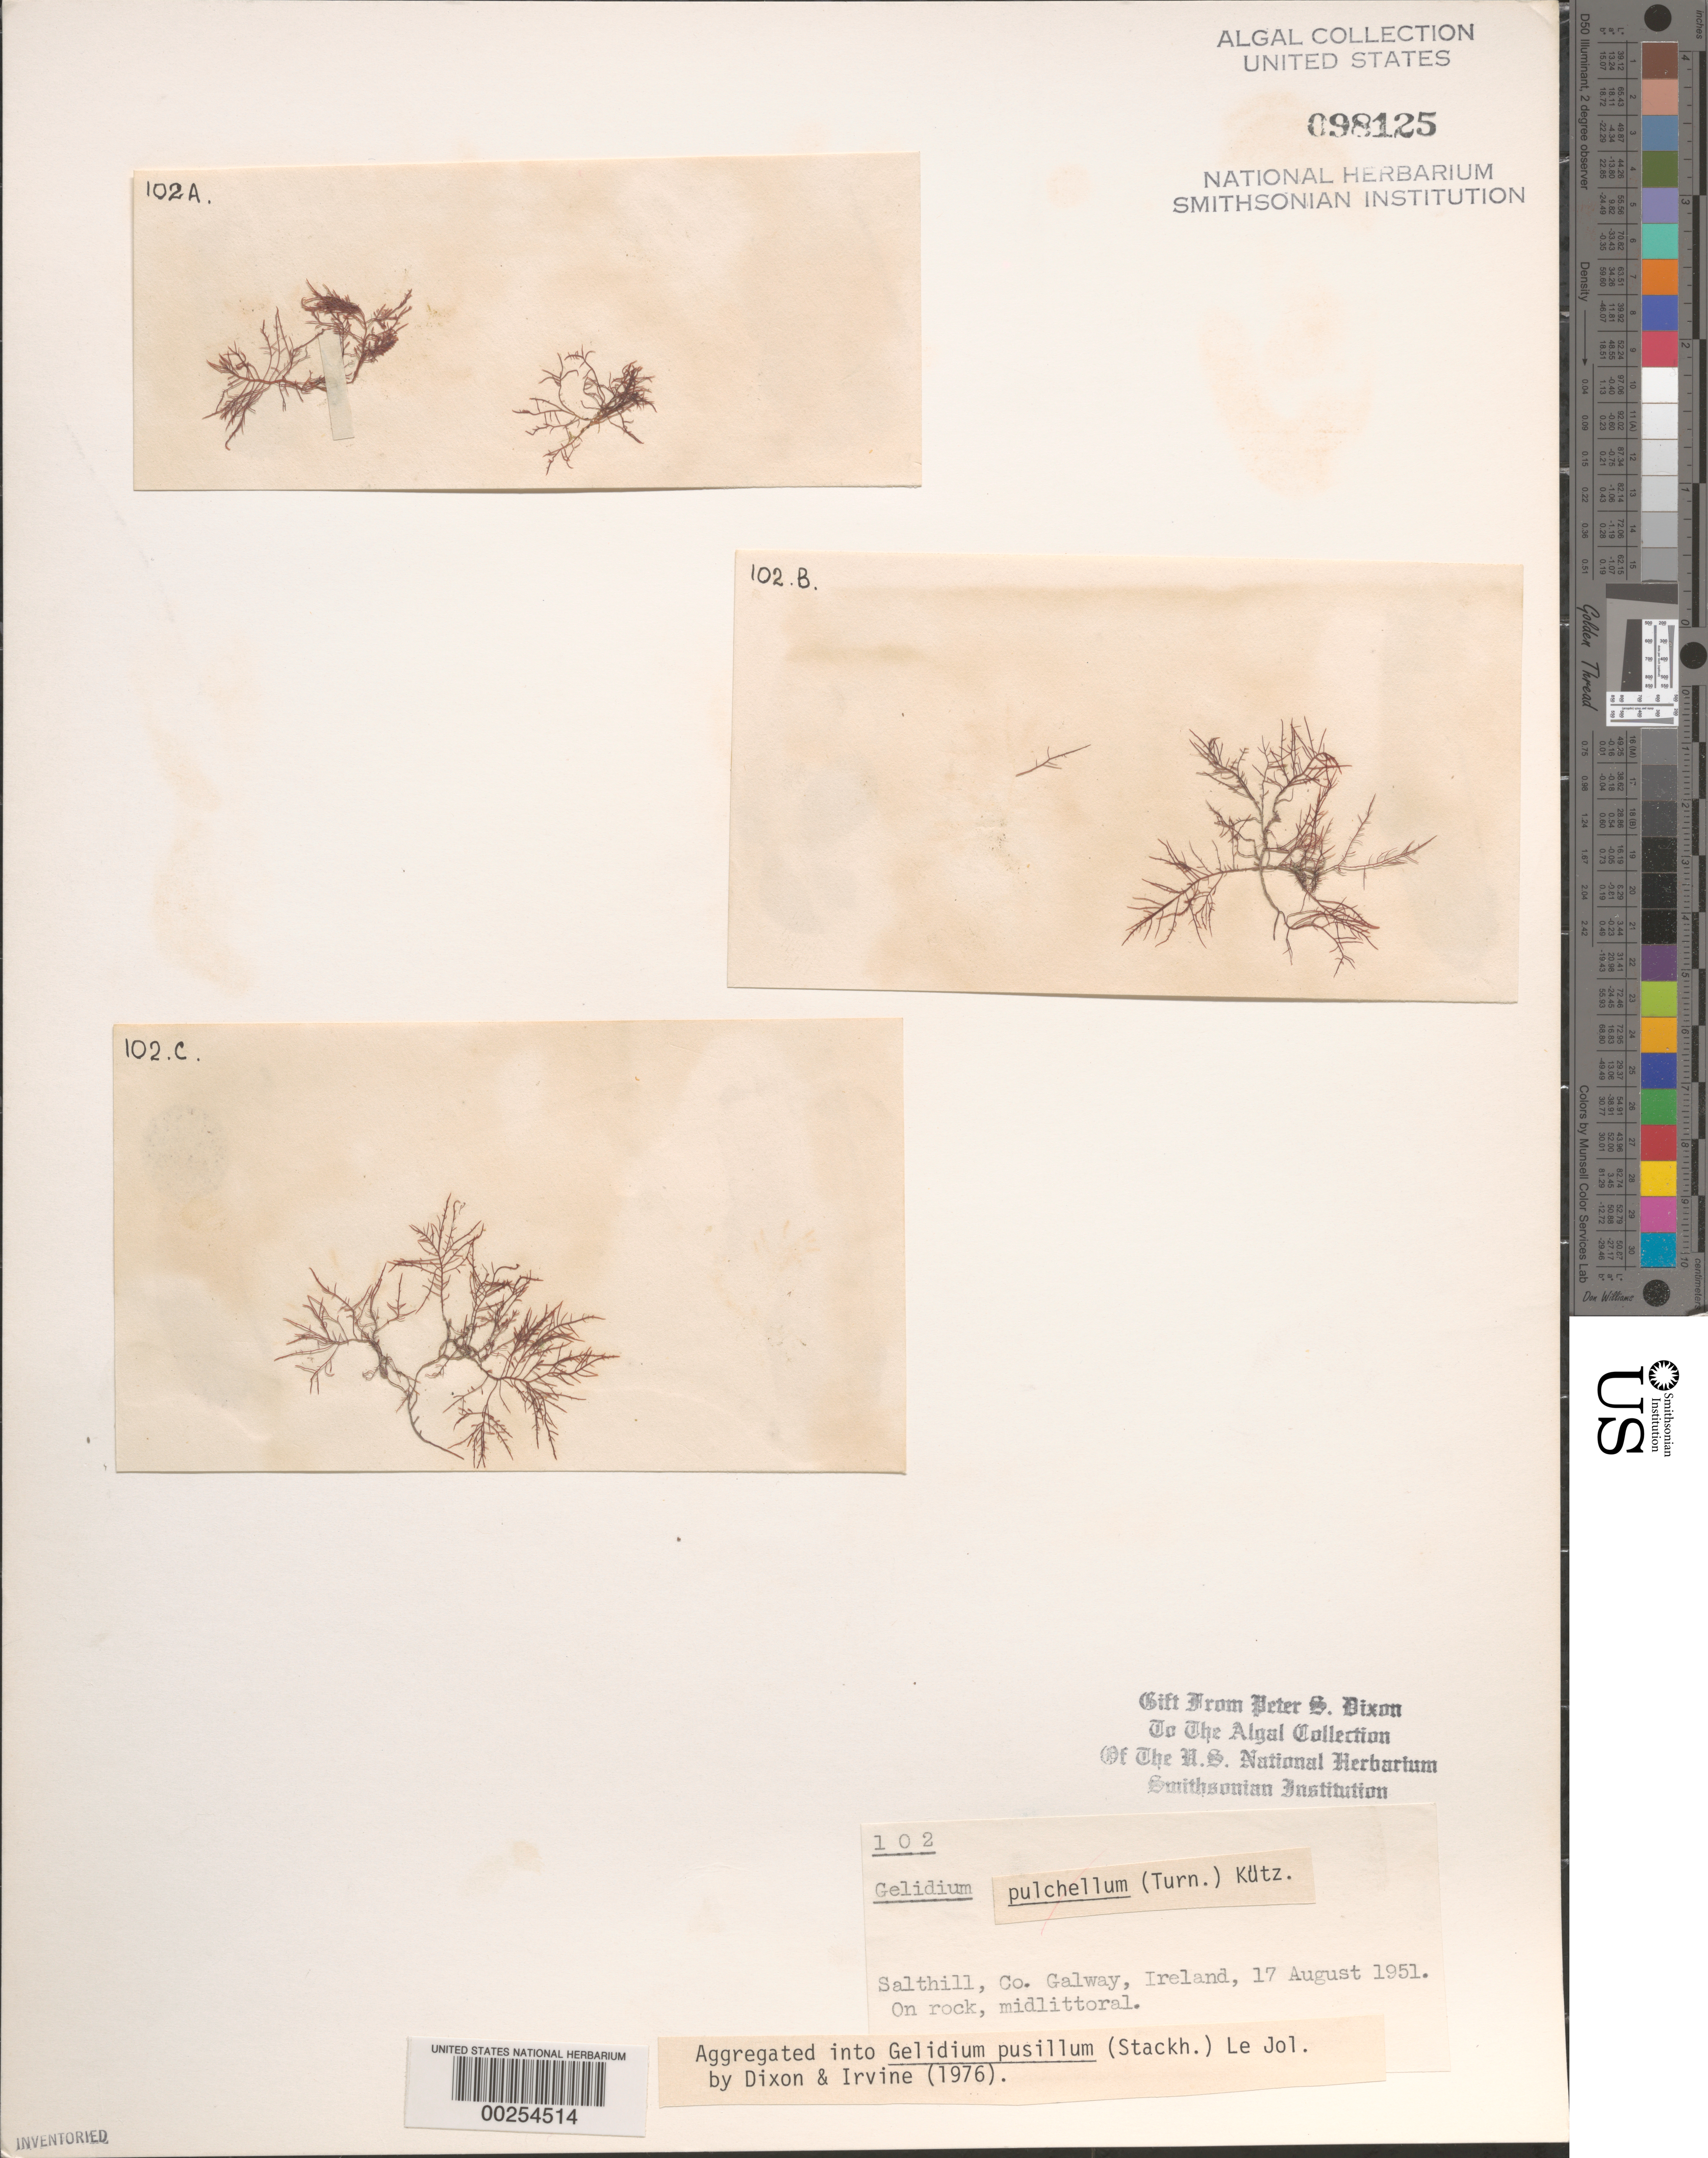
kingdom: Plantae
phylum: Rhodophyta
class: Florideophyceae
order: Gelidiales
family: Gelidiaceae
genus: Gelidium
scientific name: Gelidium pusillum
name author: (Stackh.) Le Jol.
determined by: Dixon, P. S.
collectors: P. S. Dixon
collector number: PSD 102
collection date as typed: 17 Aug 1951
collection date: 1951-08-17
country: Ireland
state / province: Connaught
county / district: Galway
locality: Salthill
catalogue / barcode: US 98125